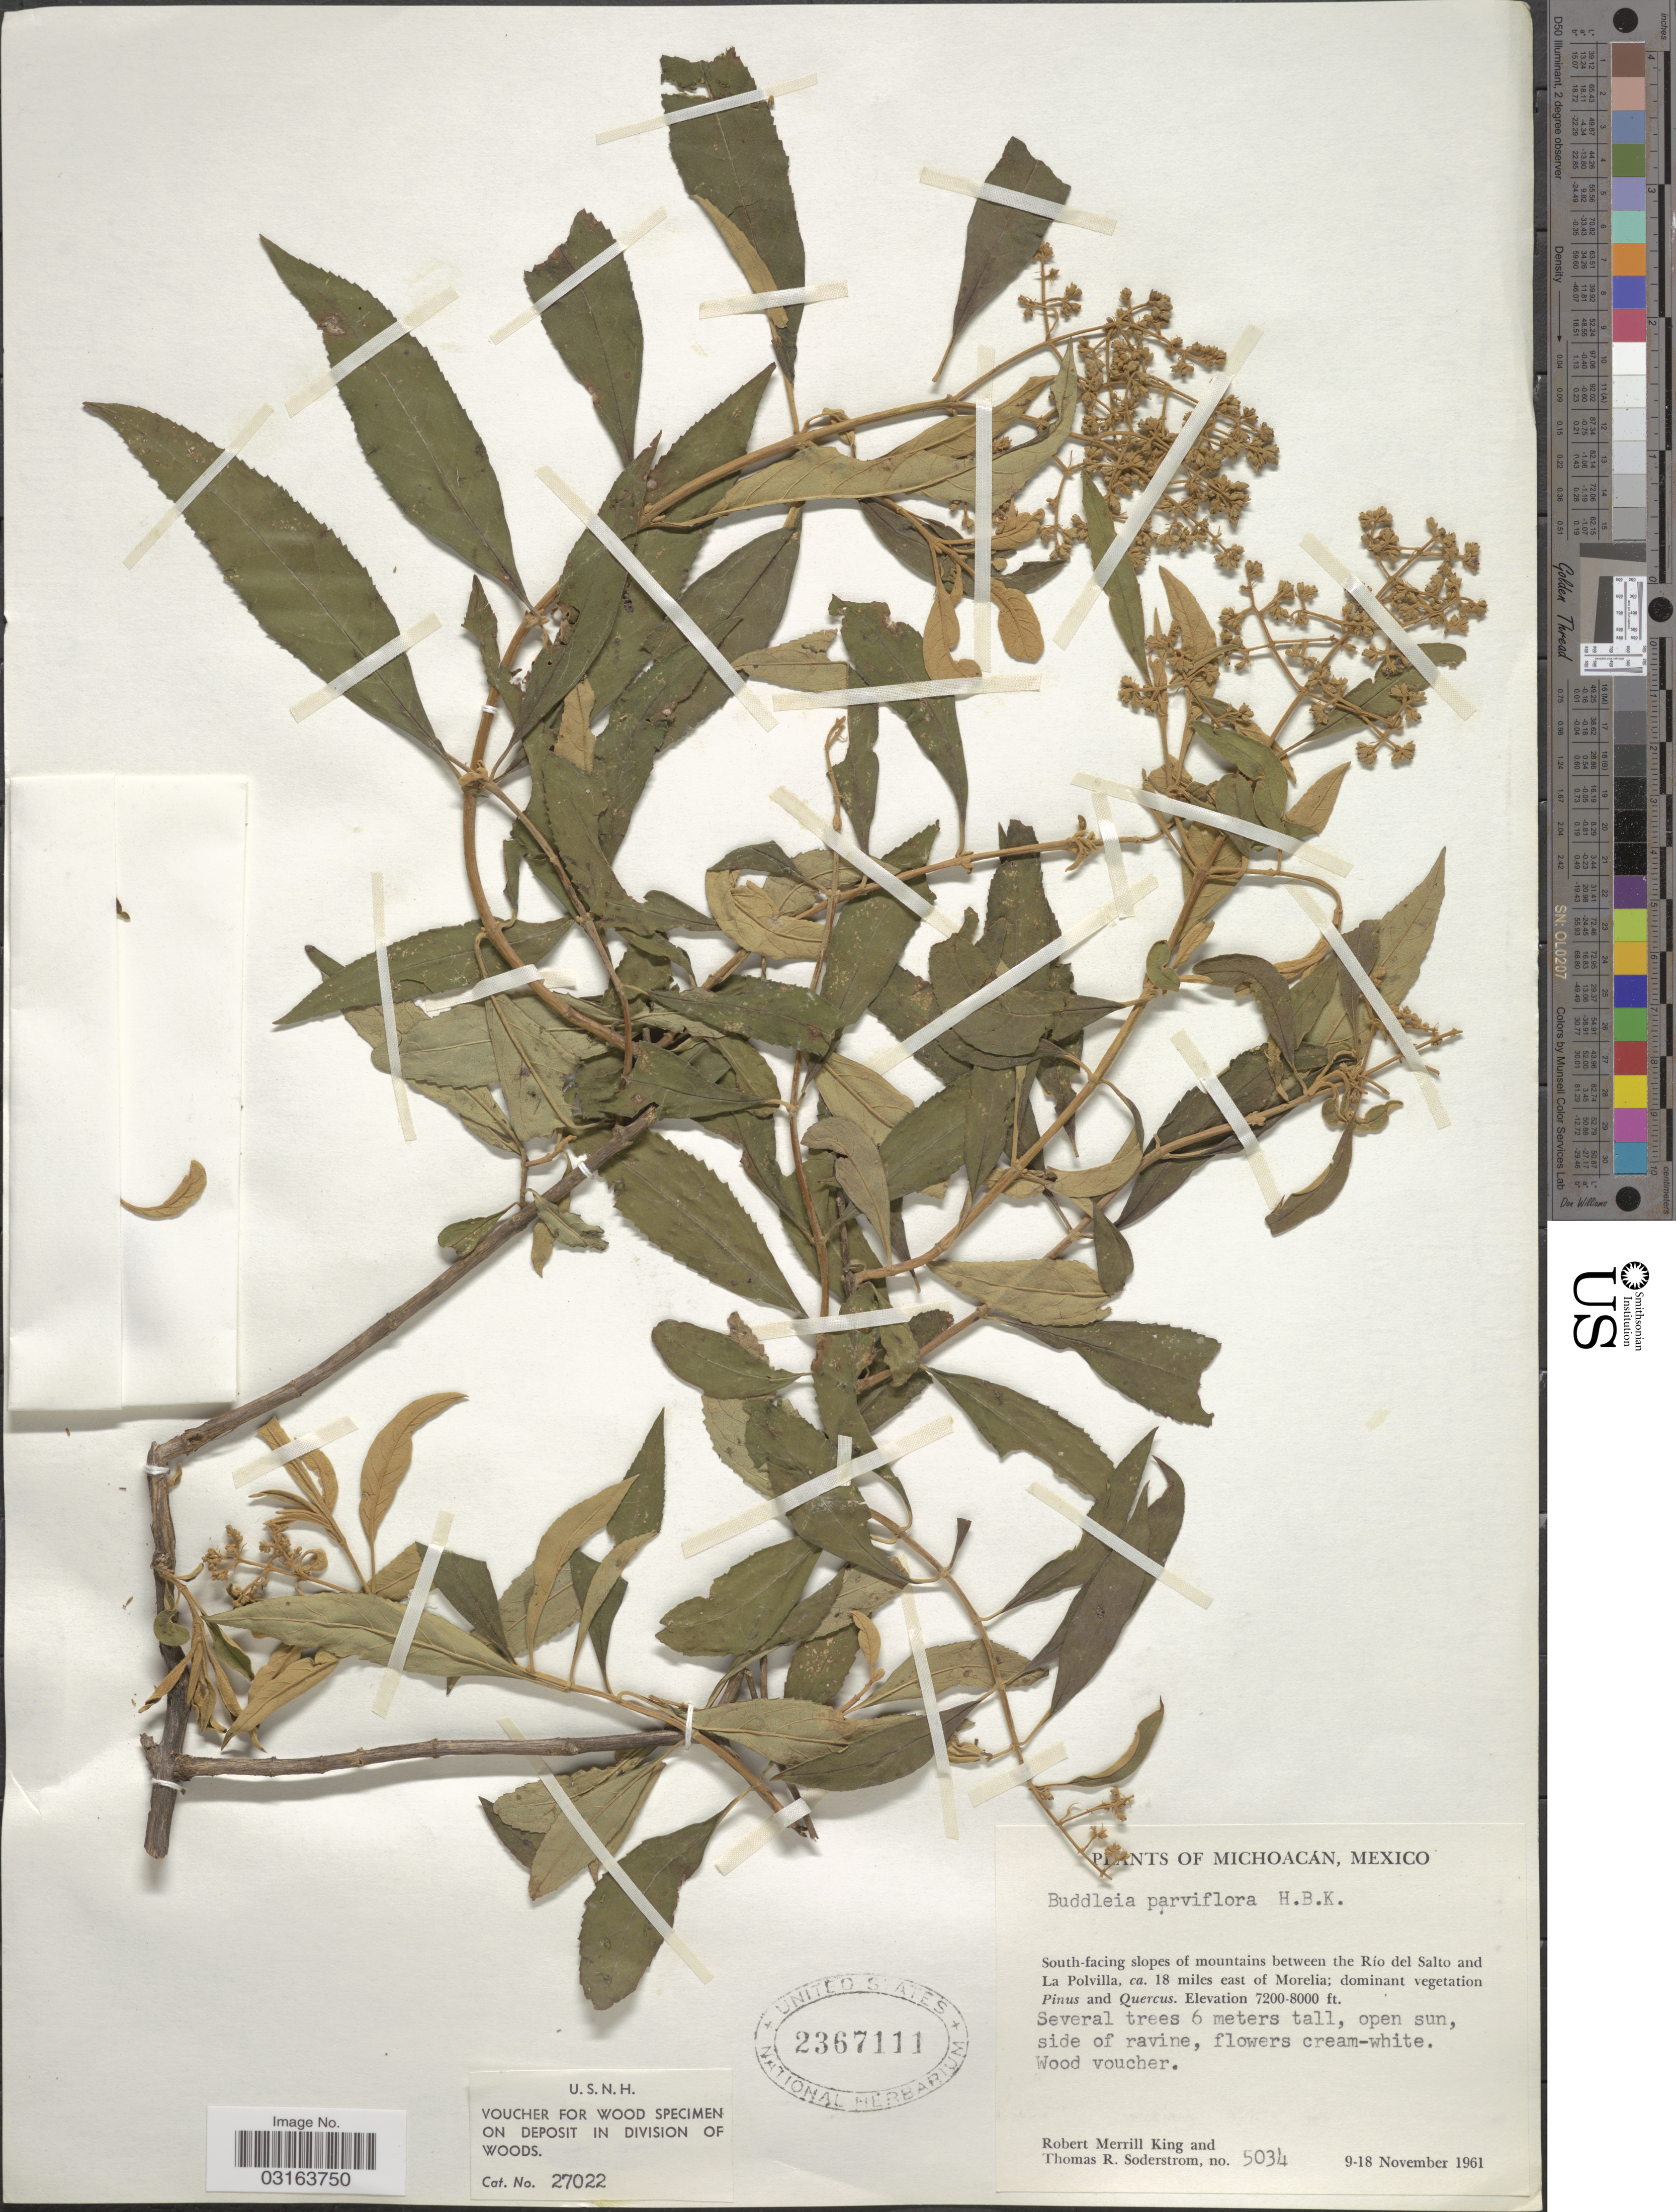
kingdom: Plantae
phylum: Tracheophyta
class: Magnoliopsida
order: Lamiales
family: Scrophulariaceae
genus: Buddleja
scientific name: Buddleja parviflora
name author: Kunth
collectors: R. M. King & T. R. Soderstrom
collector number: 5034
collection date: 1961-11-09/1961-11-18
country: Mexico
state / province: Michoacán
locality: South-facing slopes of mountains between the Río del Salto and La Polvilla, ca. 18 miles east of Morelia.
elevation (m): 2195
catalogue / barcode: US 2367111